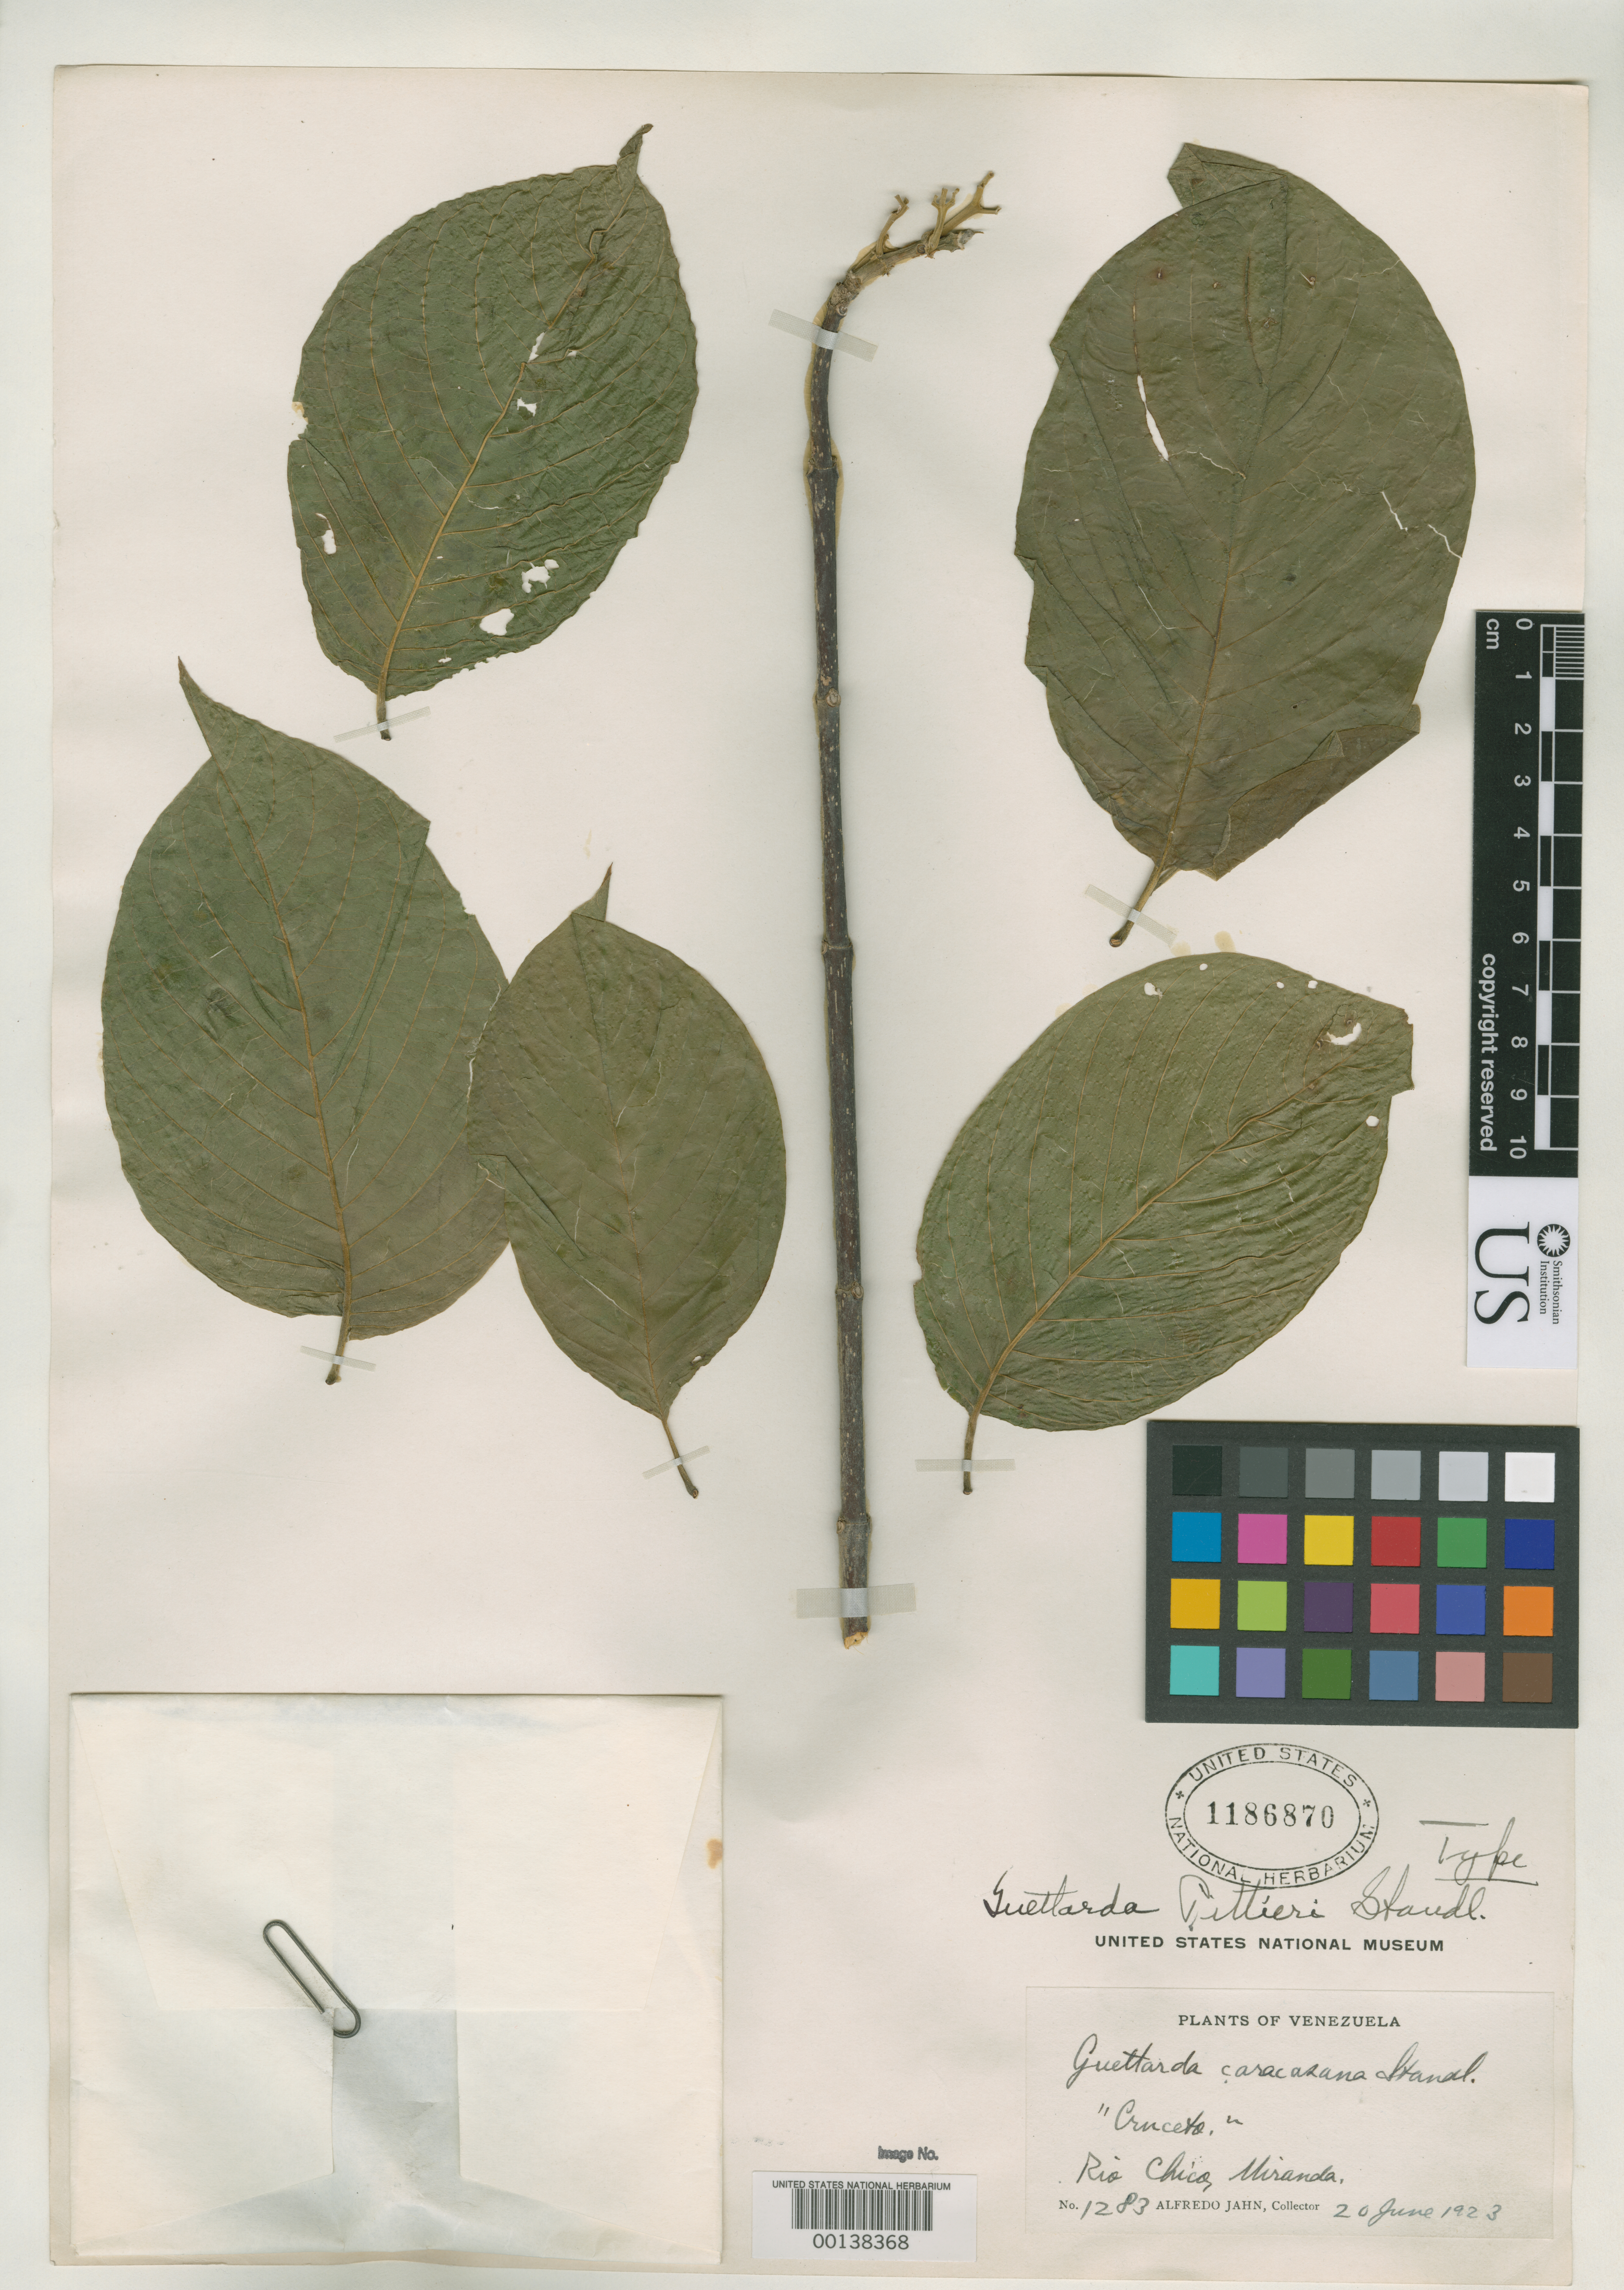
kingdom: Plantae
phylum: Tracheophyta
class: Magnoliopsida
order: Gentianales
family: Rubiaceae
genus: Guettarda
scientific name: Guettarda pittieri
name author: Standl.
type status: Holotype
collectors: A. Jahn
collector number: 1283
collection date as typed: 20 Jun 1923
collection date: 1923-06-20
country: Venezuela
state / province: Miranda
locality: Rio Chico.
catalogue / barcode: US 1186870